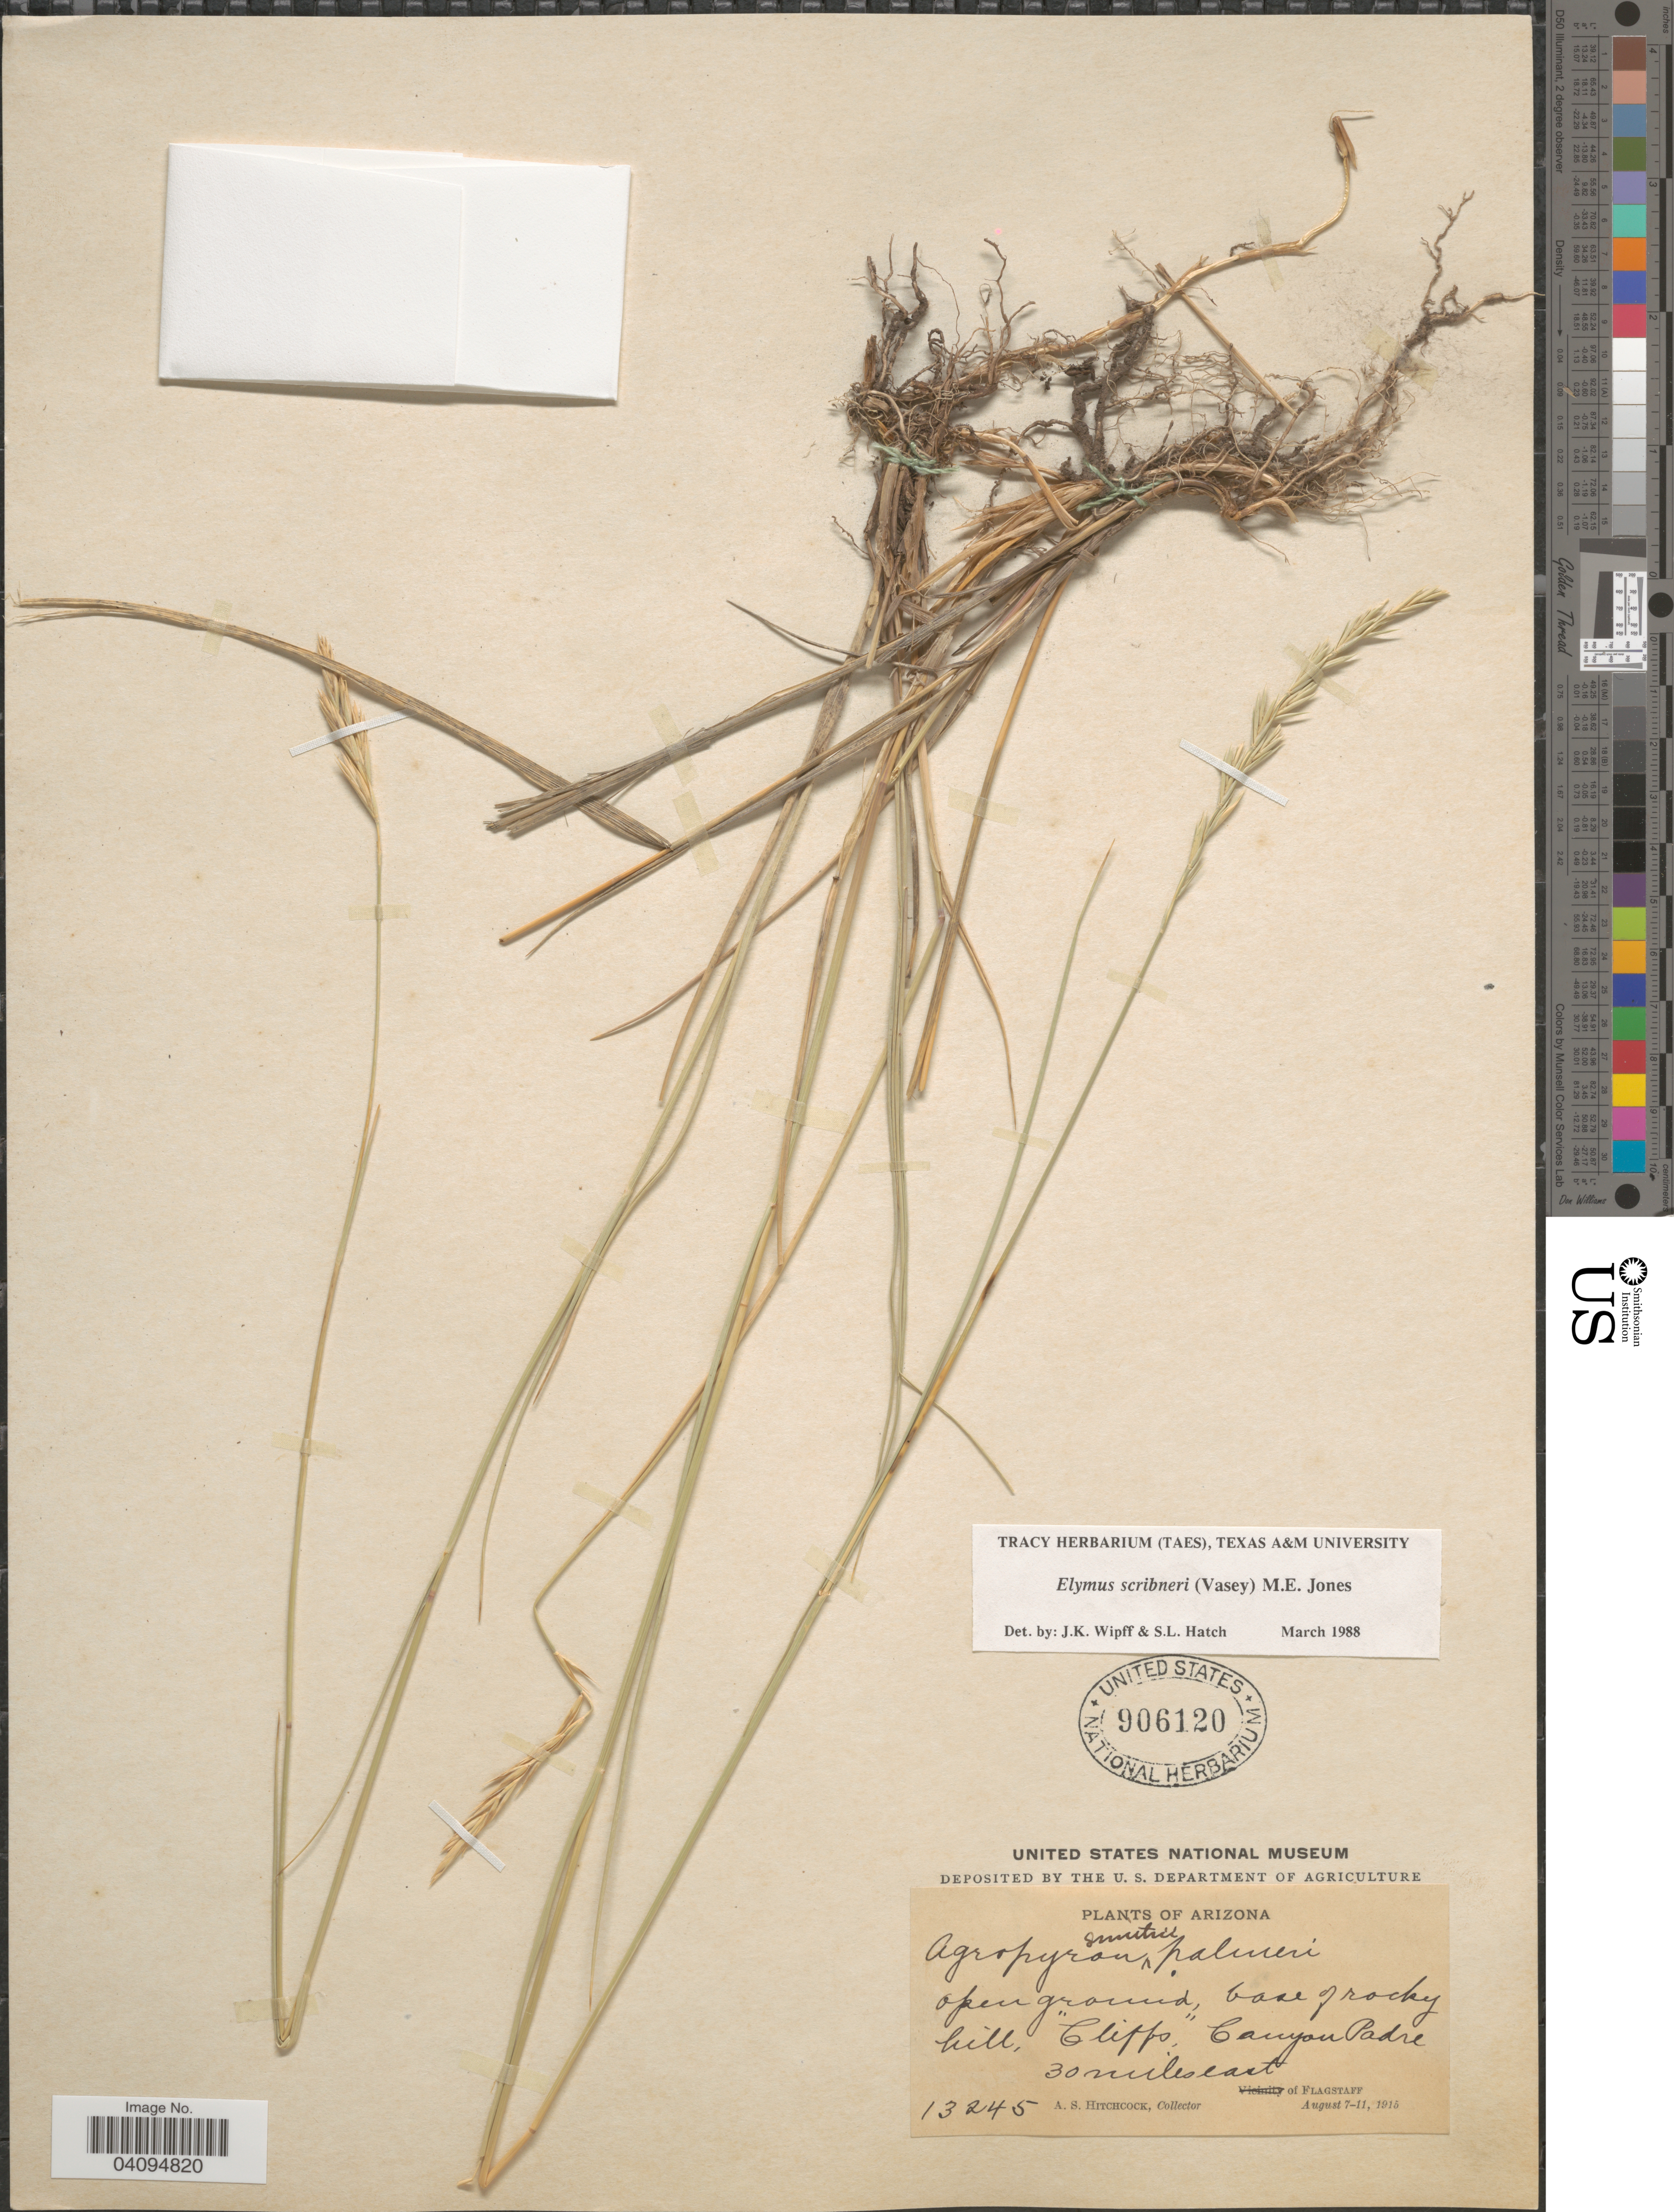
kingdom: Plantae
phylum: Tracheophyta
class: Liliopsida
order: Poales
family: Poaceae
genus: Elymus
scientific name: Elymus scribneri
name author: (Vasey) M.E. Jones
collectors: A. S. Hitchcock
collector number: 13245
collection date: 1915-08-07/1915-08-11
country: United States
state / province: Arizona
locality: Open ground, base of rocky hill, "Cliffs" Canyon Padre 30 miles east of Flagstaff.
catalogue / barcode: US 906120